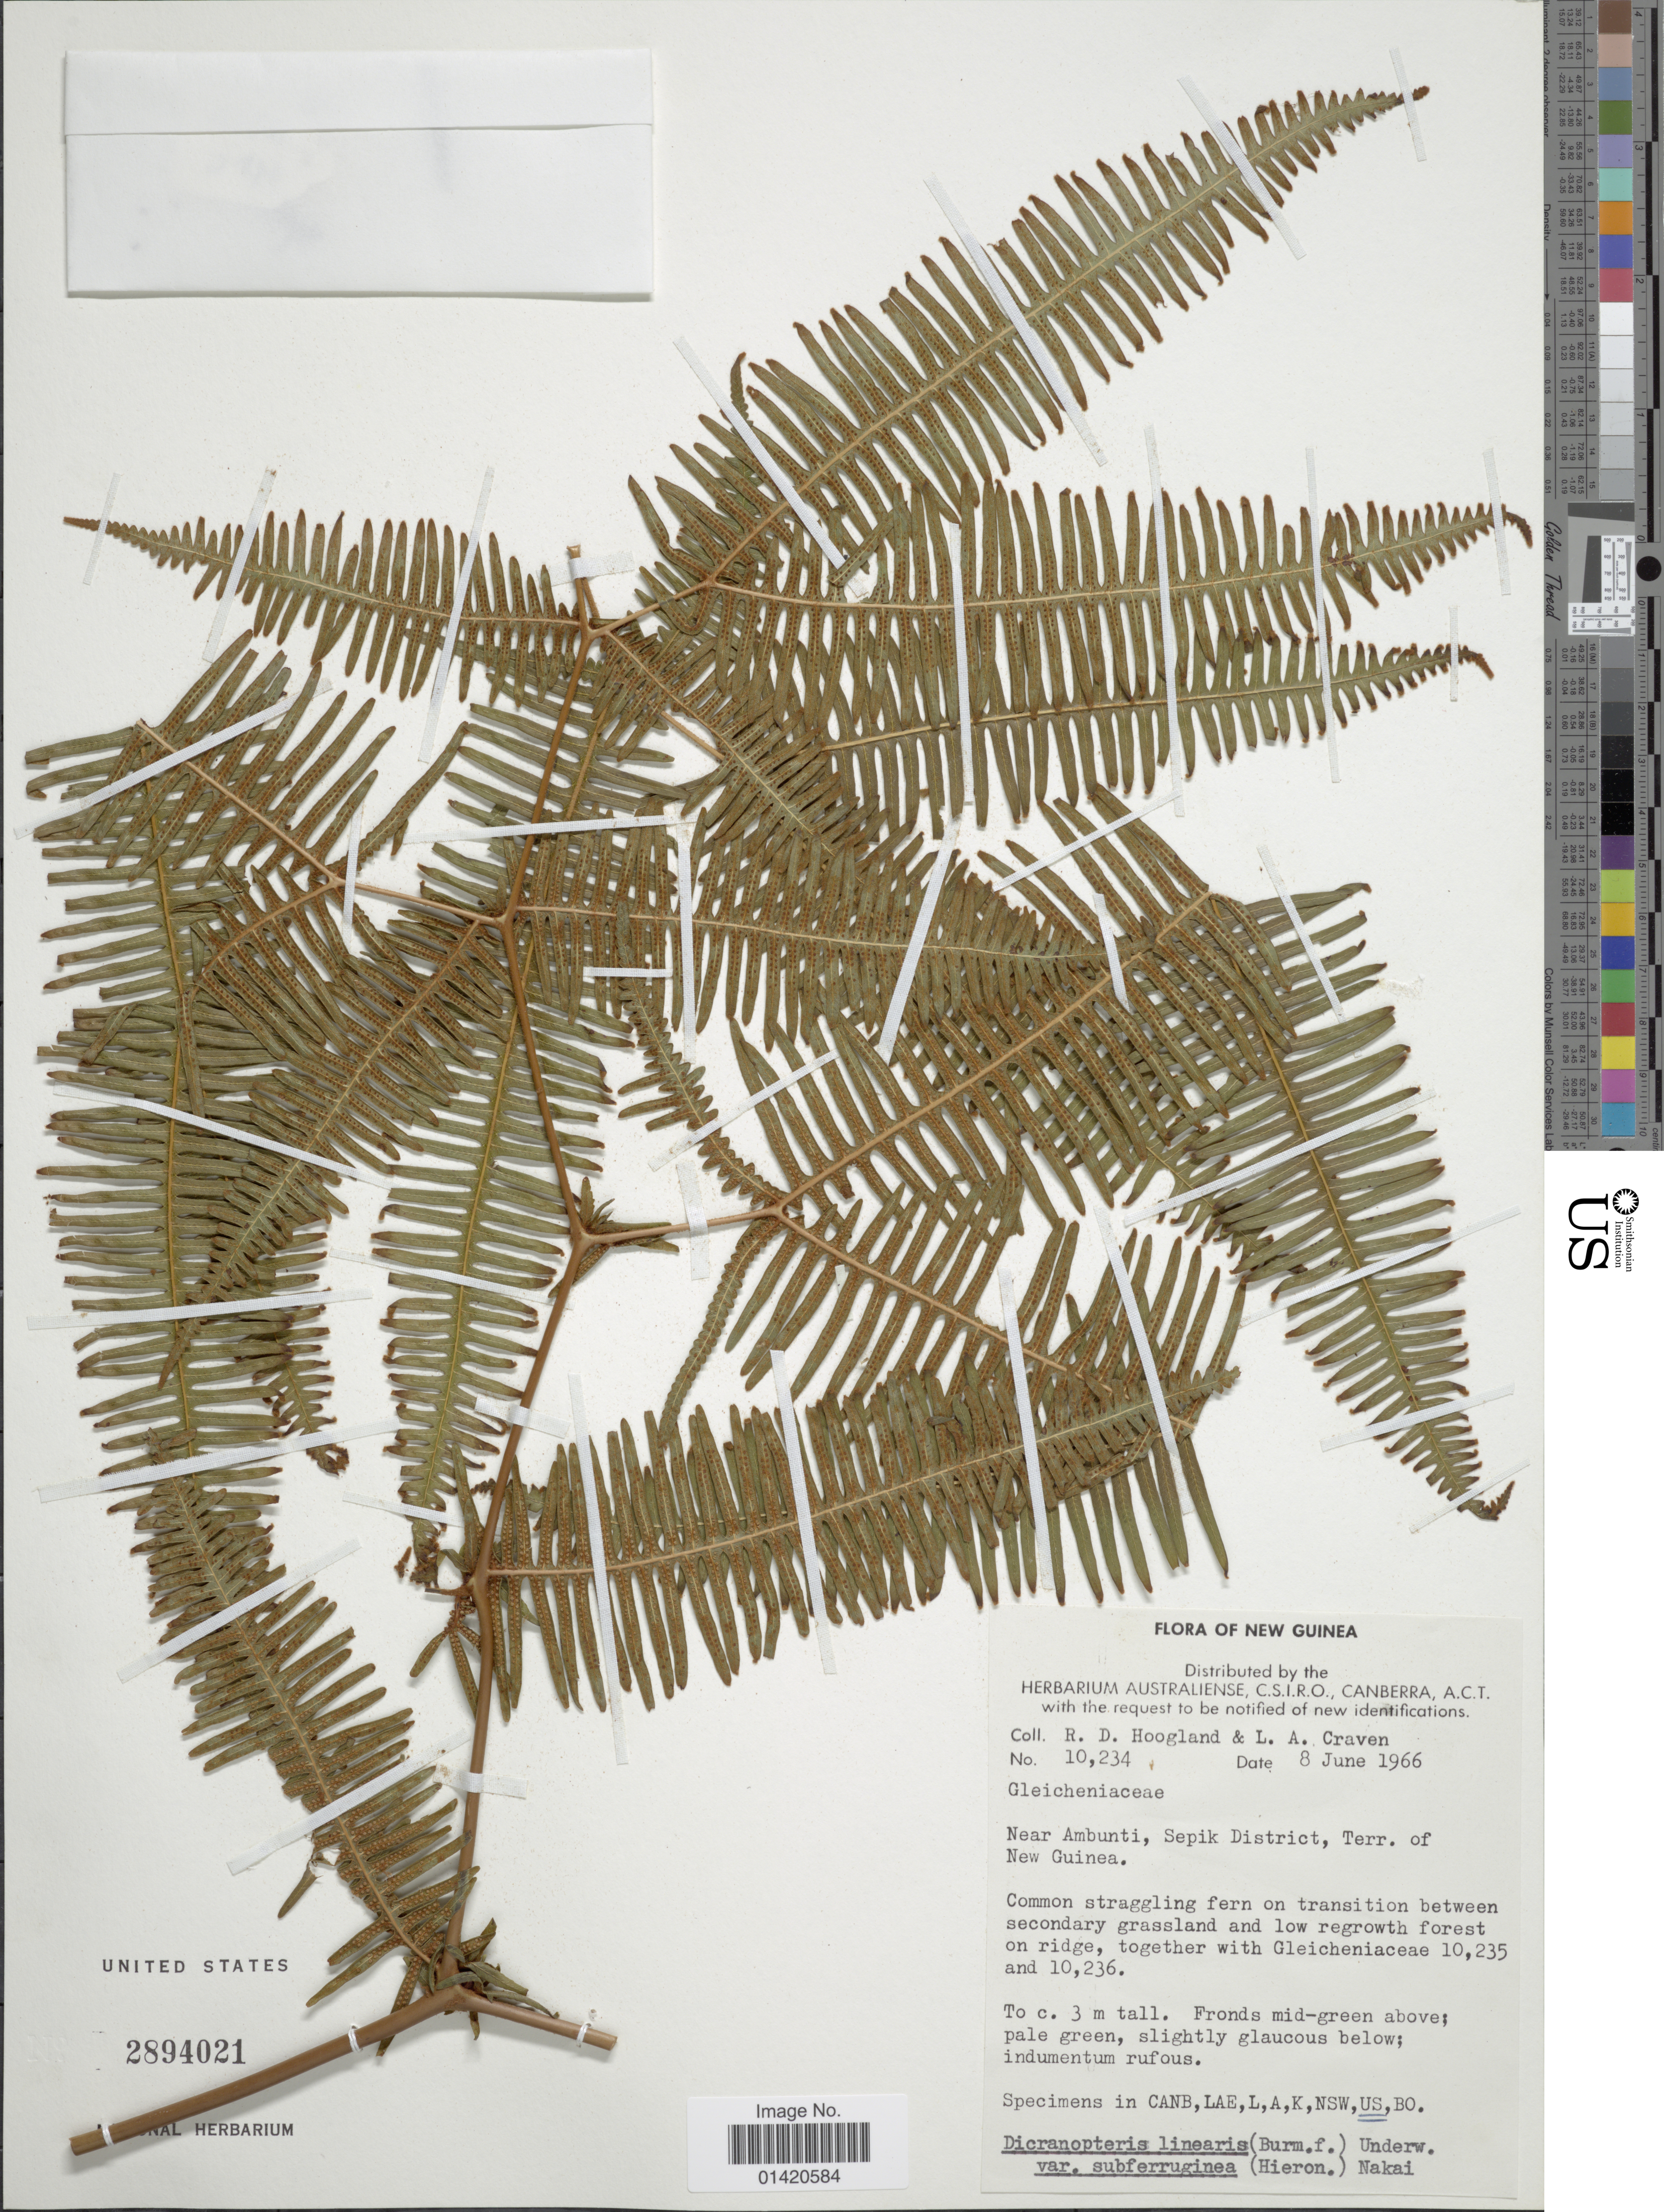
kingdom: Plantae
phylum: Tracheophyta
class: Polypodiopsida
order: Gleicheniales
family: Gleicheniaceae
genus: Dicranopteris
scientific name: Dicranopteris linearis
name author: (Burm. f.) Underw.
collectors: R. D. Hoogland & L. A. Craven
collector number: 10234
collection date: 1966-06-08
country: Papua New Guinea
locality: New Guinea, Near Ambunti,Sepik District, Terr. of New Guinea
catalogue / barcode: US 2894021